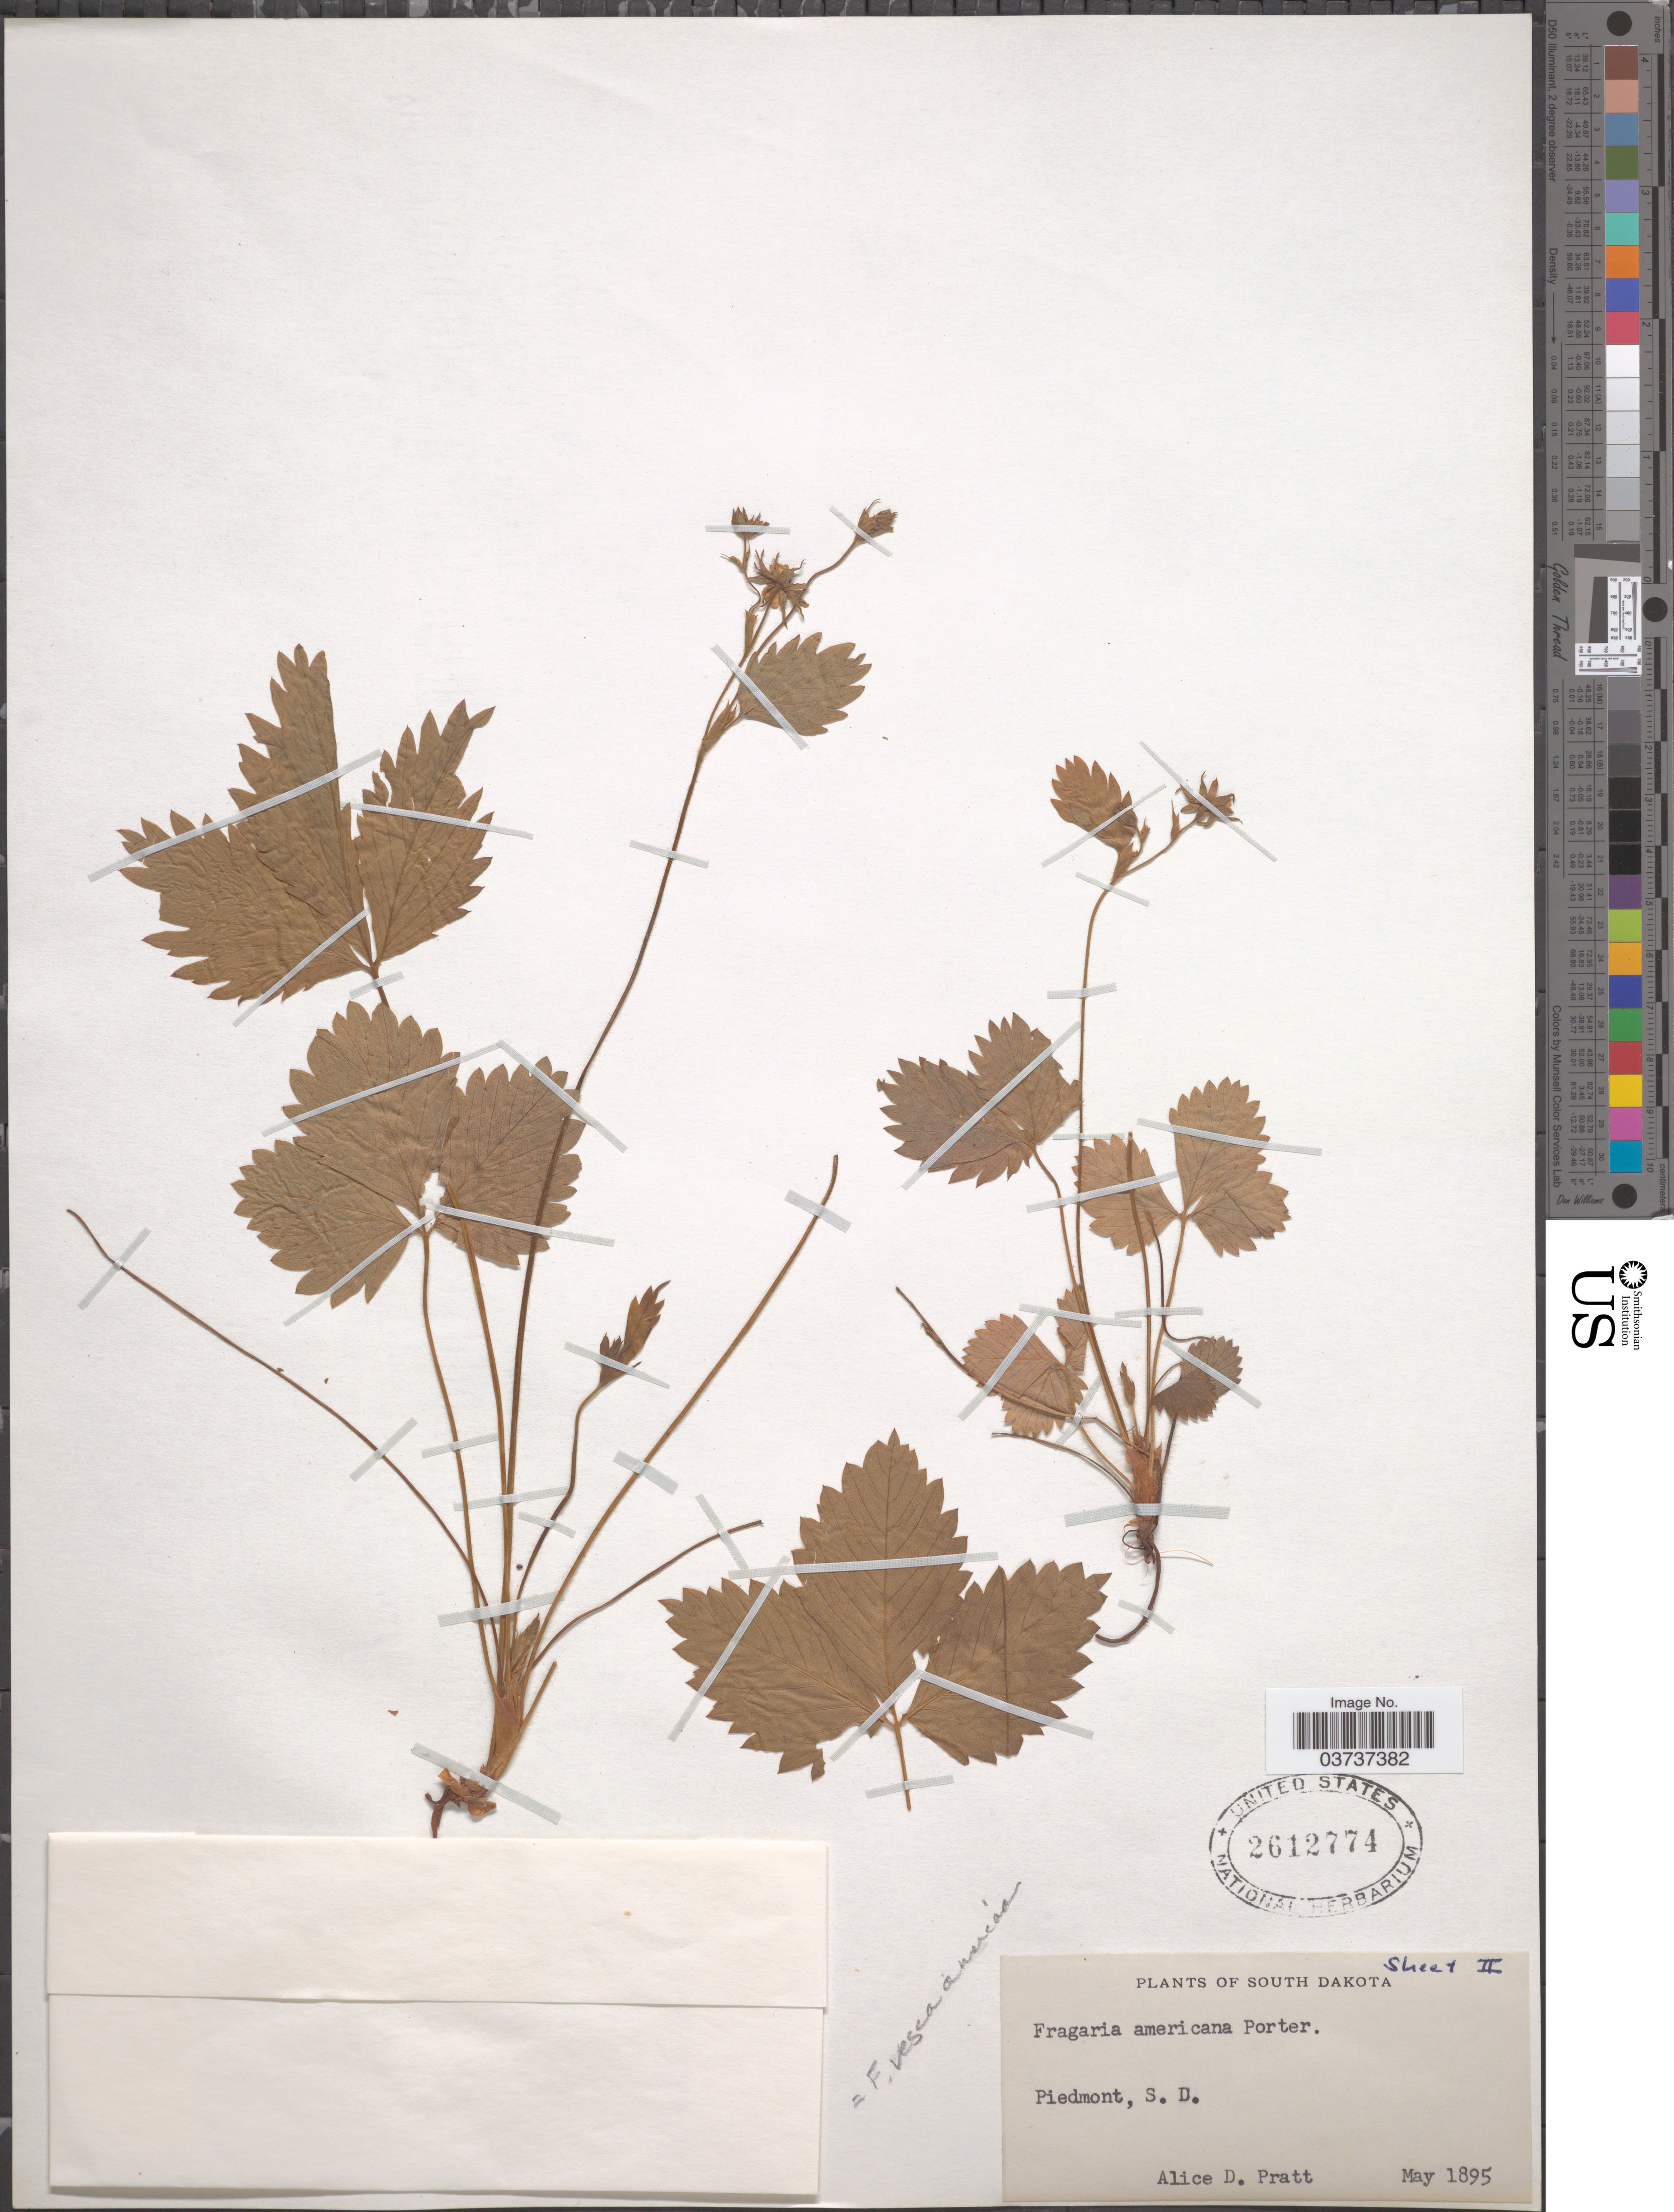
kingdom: Plantae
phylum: Tracheophyta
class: Magnoliopsida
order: Rosales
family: Rosaceae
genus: Fragaria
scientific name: Fragaria vesca subsp. americana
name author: (Porter) Staudt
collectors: A. Pratt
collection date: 1895-05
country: United States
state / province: South Dakota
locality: Piedmont.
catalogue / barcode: US 2612774